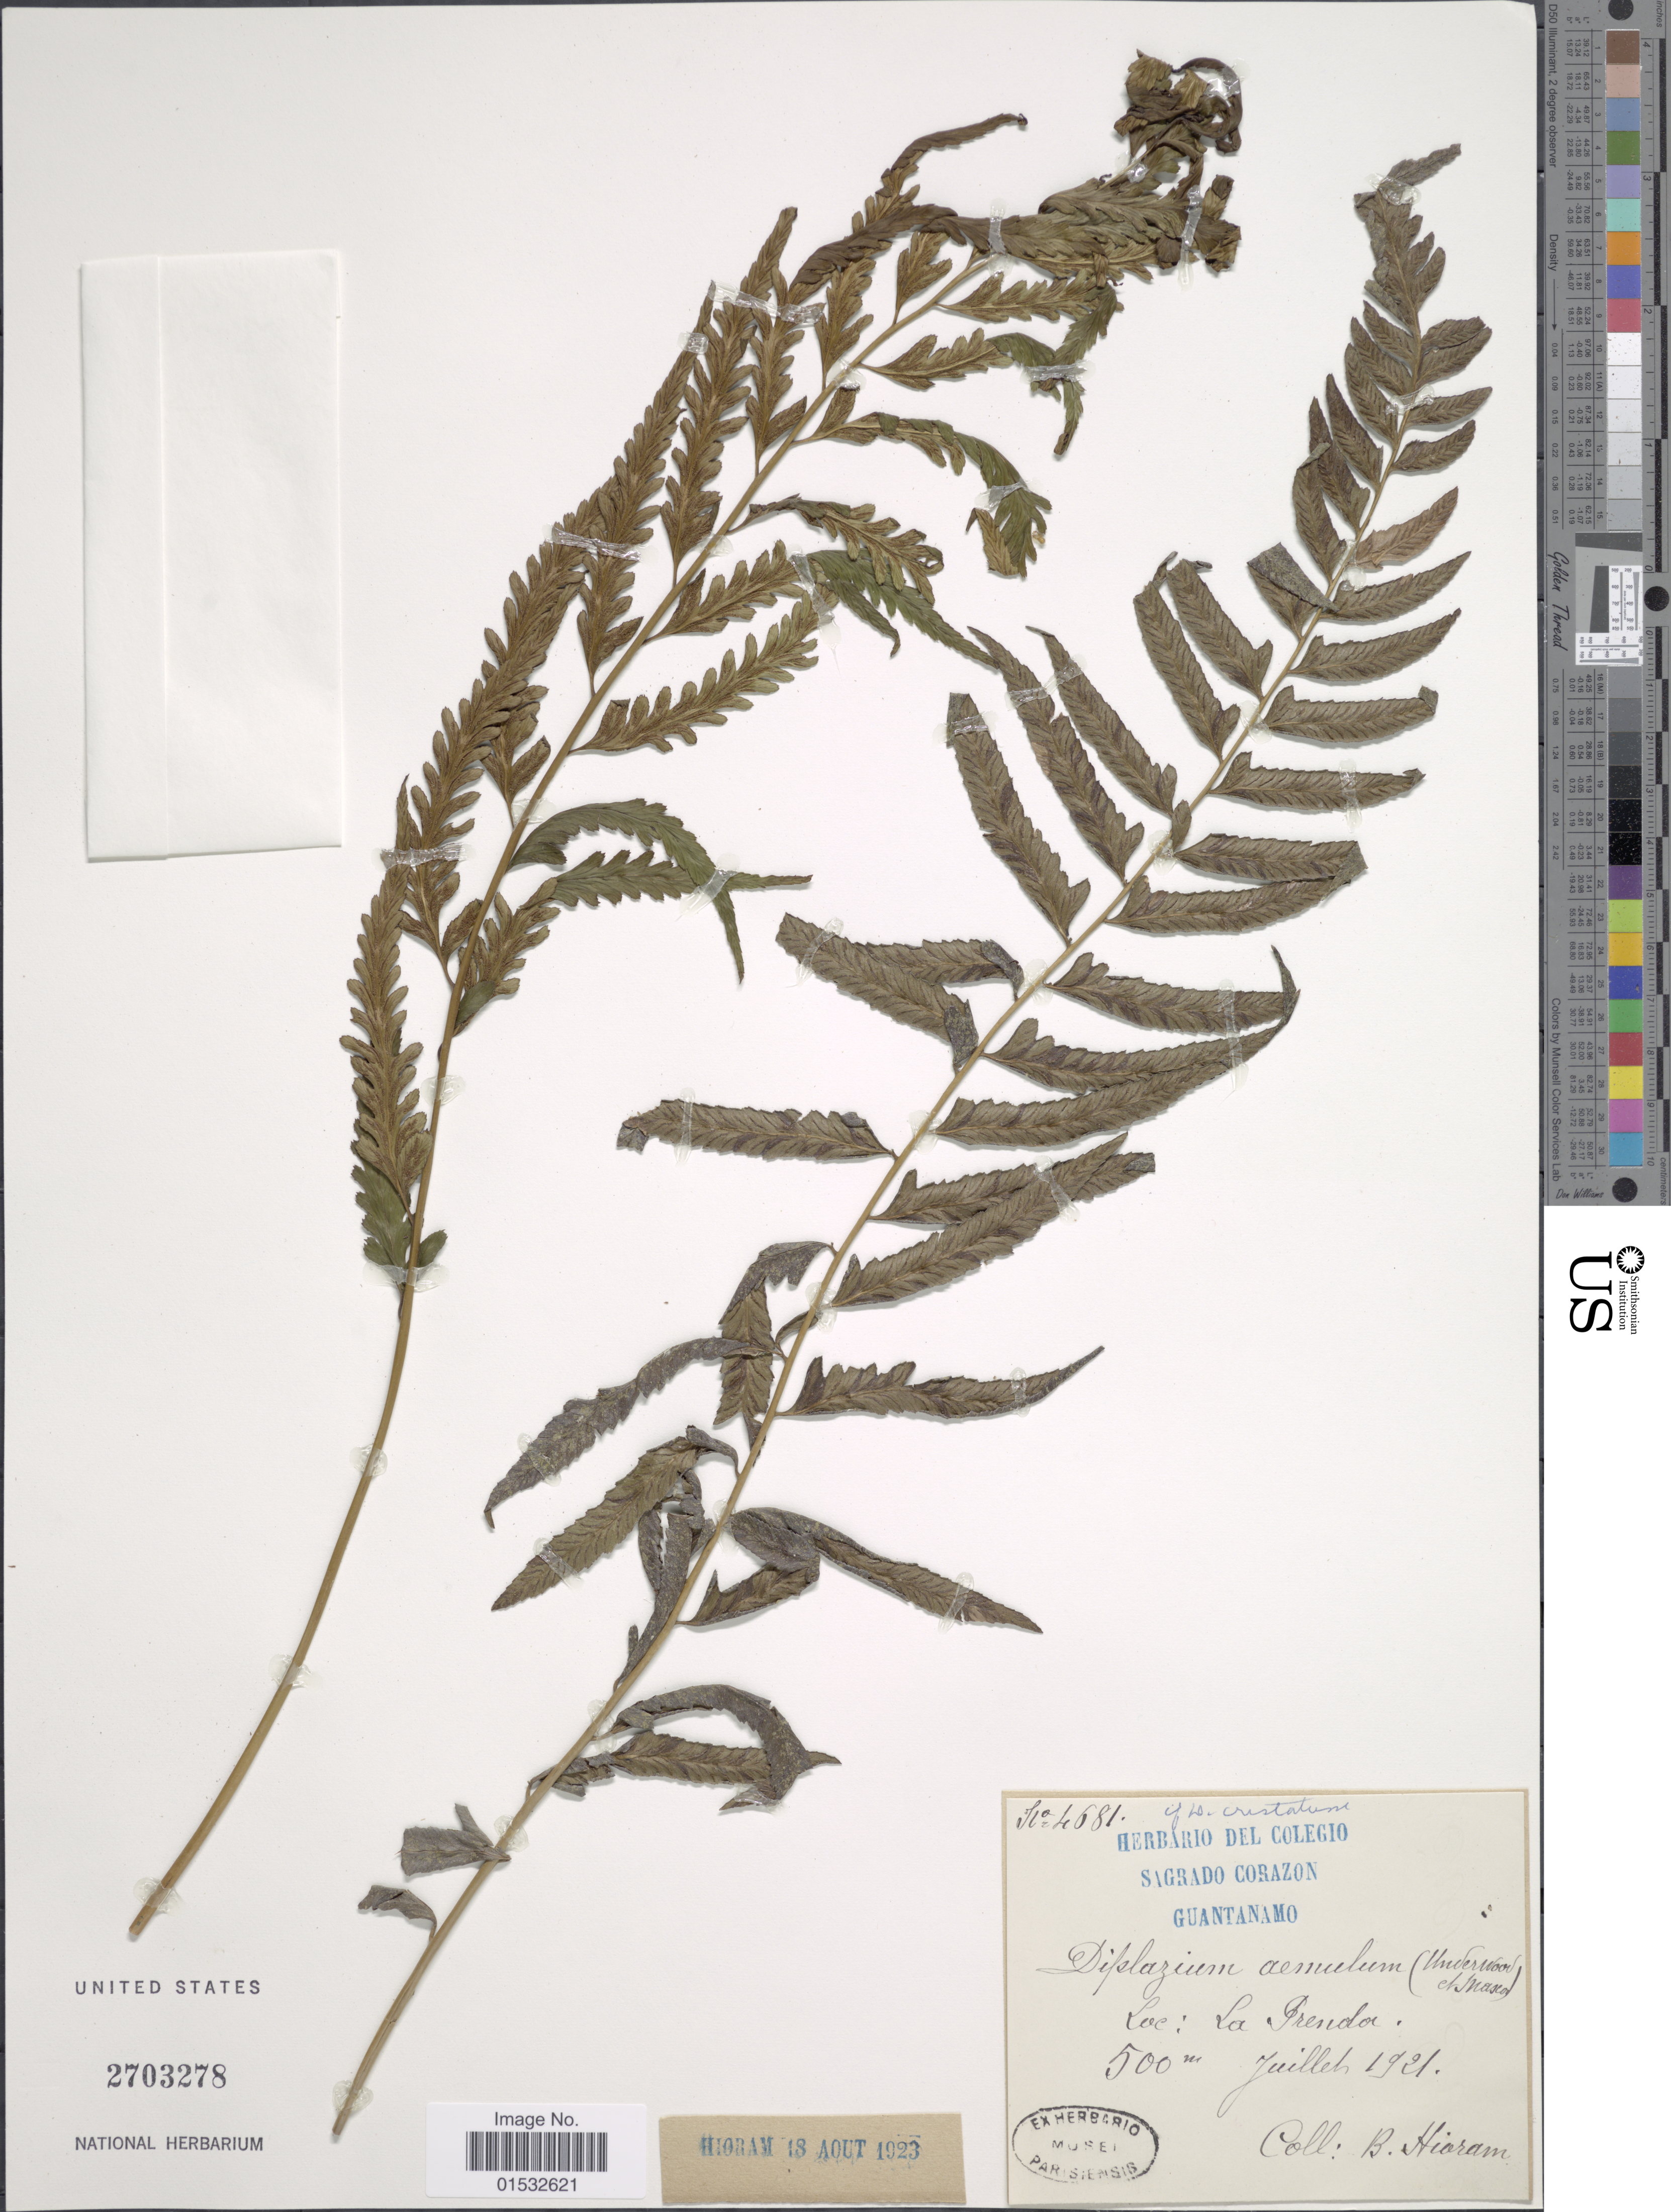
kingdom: Plantae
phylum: Tracheophyta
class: Polypodiopsida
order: Polypodiales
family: Athyriaceae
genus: Diplazium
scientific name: Diplazium unilobum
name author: (Poir.) Hieron.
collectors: Bro. Hioram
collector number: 4681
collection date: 1921-07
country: Cuba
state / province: Guantanamo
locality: La Prenda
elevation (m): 500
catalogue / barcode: US 2703278